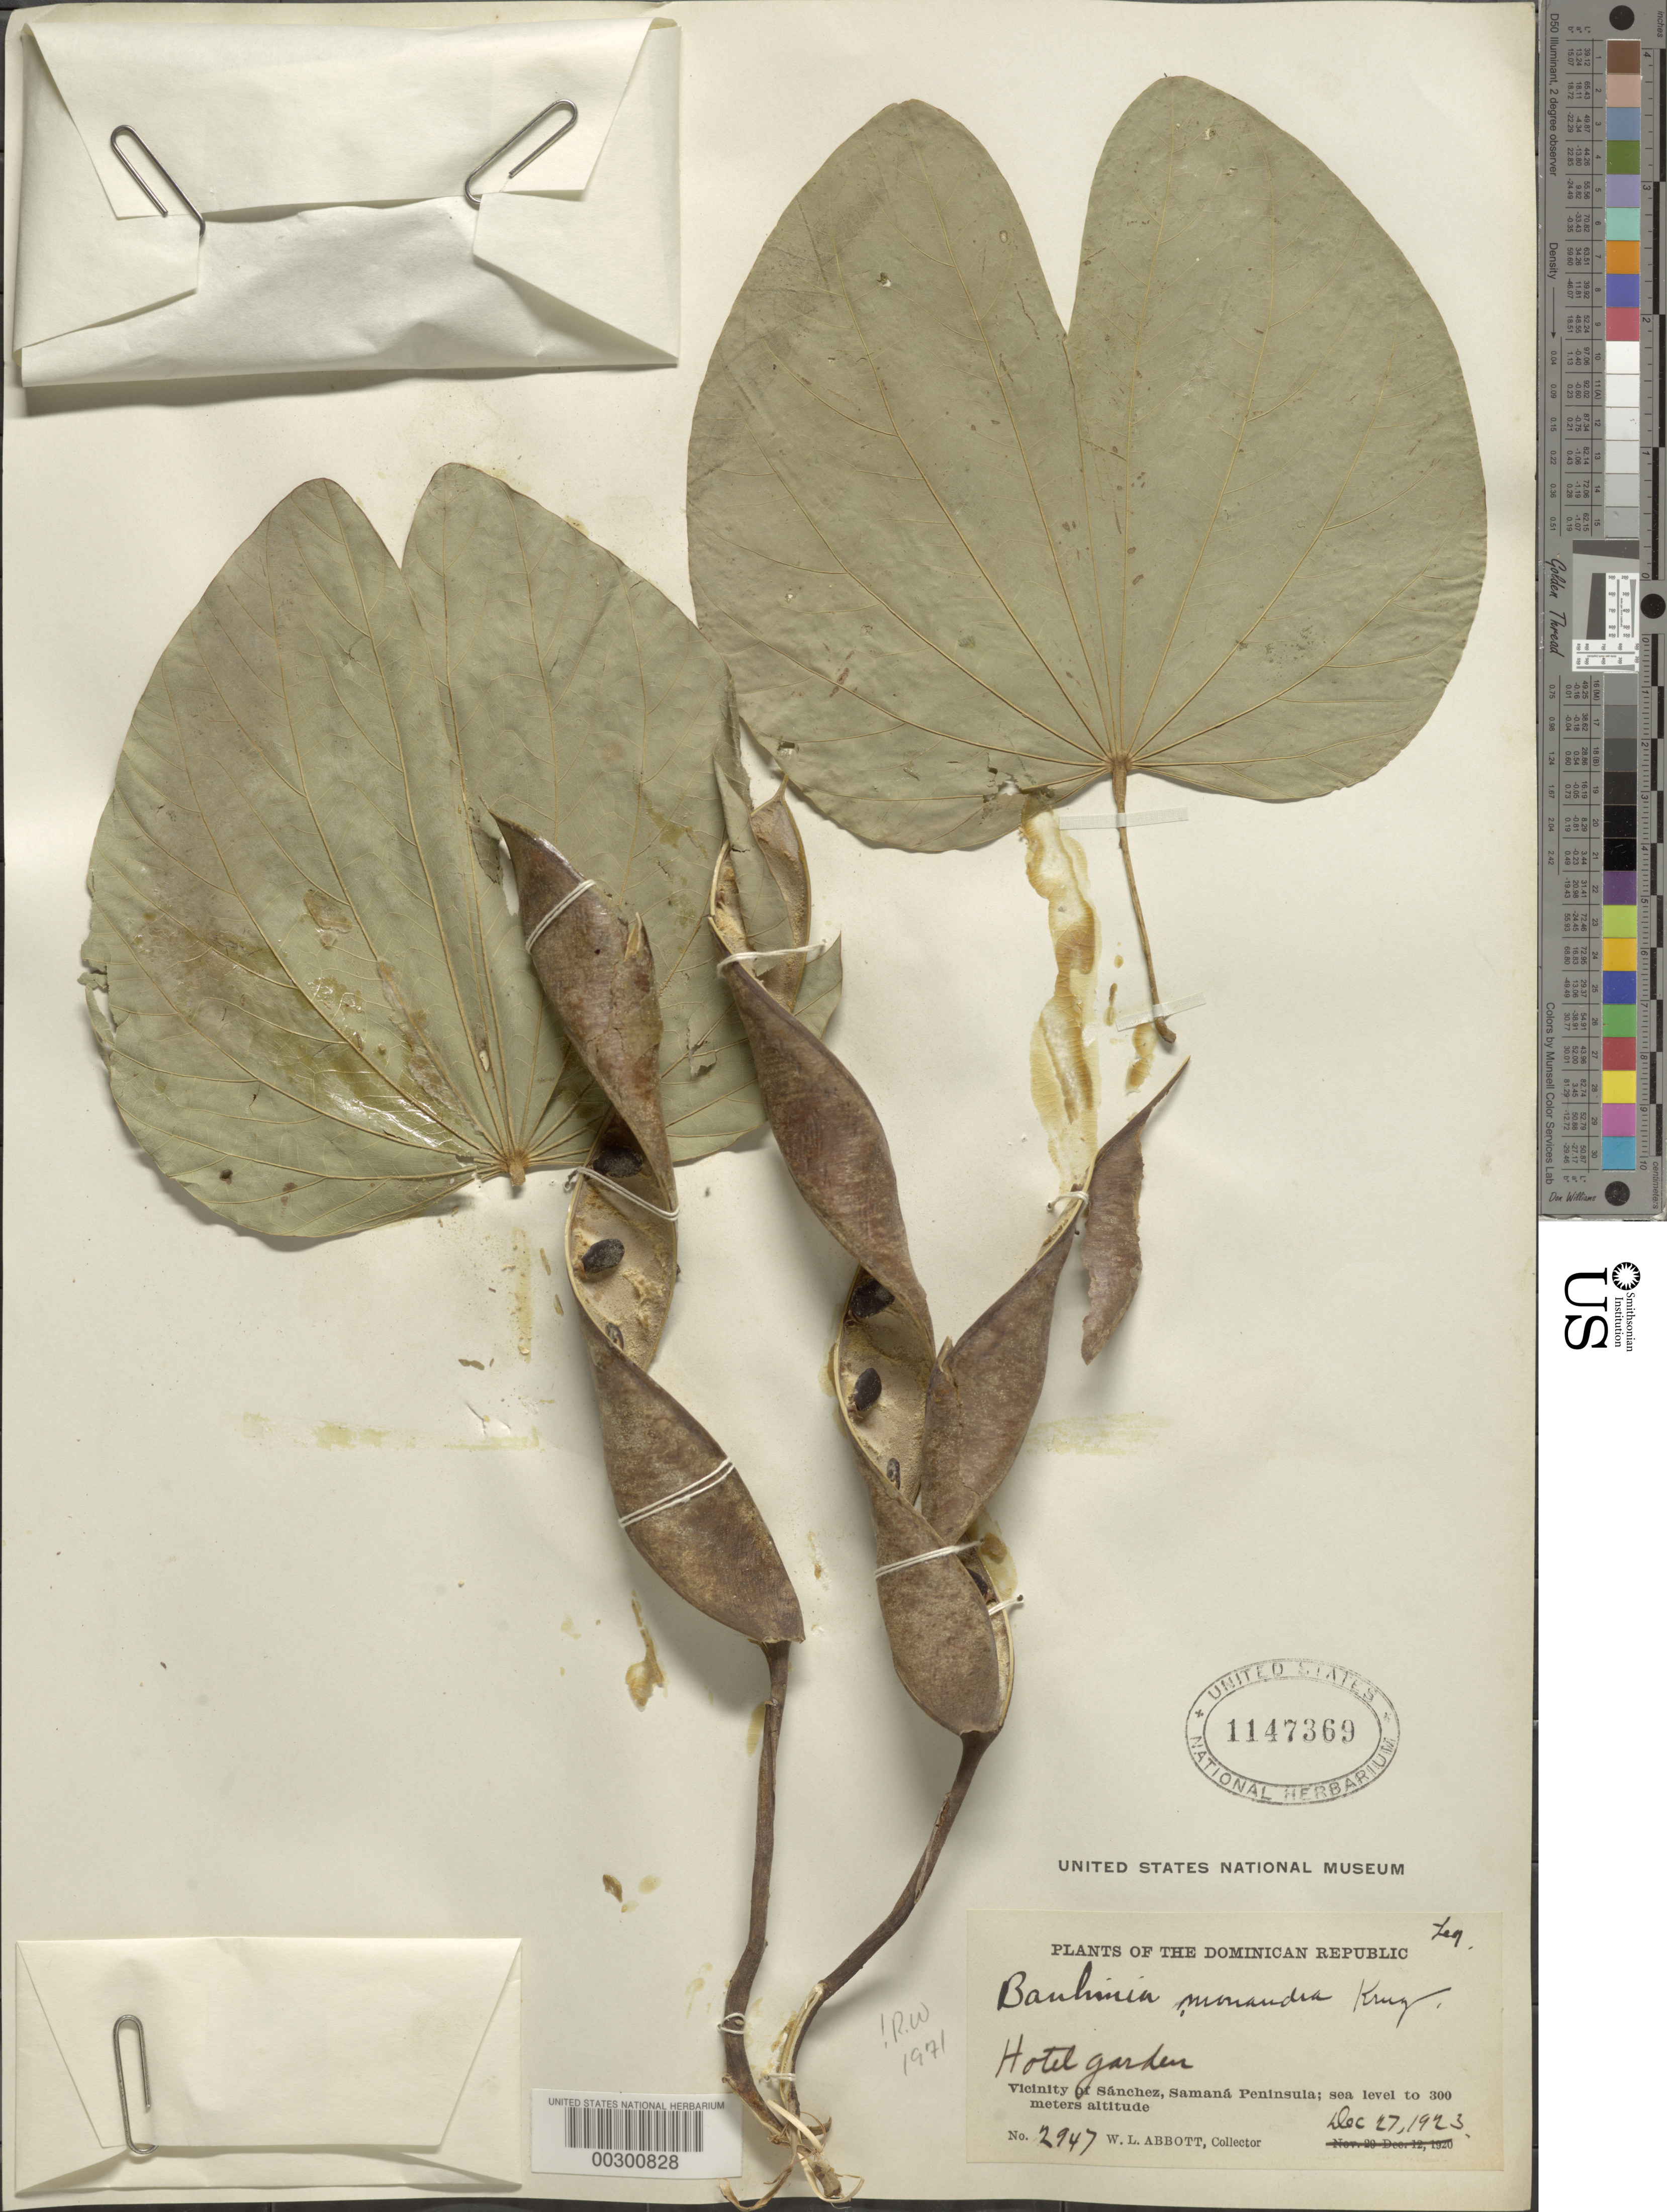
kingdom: Plantae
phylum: Tracheophyta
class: Magnoliopsida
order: Fabales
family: Fabaceae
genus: Bauhinia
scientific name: Bauhinia monandra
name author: Kurz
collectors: W. L. Abbott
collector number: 2947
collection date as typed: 27 Dec 1923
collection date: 1923-12-27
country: Dominican Republic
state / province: Samaná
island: Hispaniola Island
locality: Vicinity of sanchez, samana peninsula [Samana Peninsula]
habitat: Hotel garden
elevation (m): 0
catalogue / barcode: US 1147369